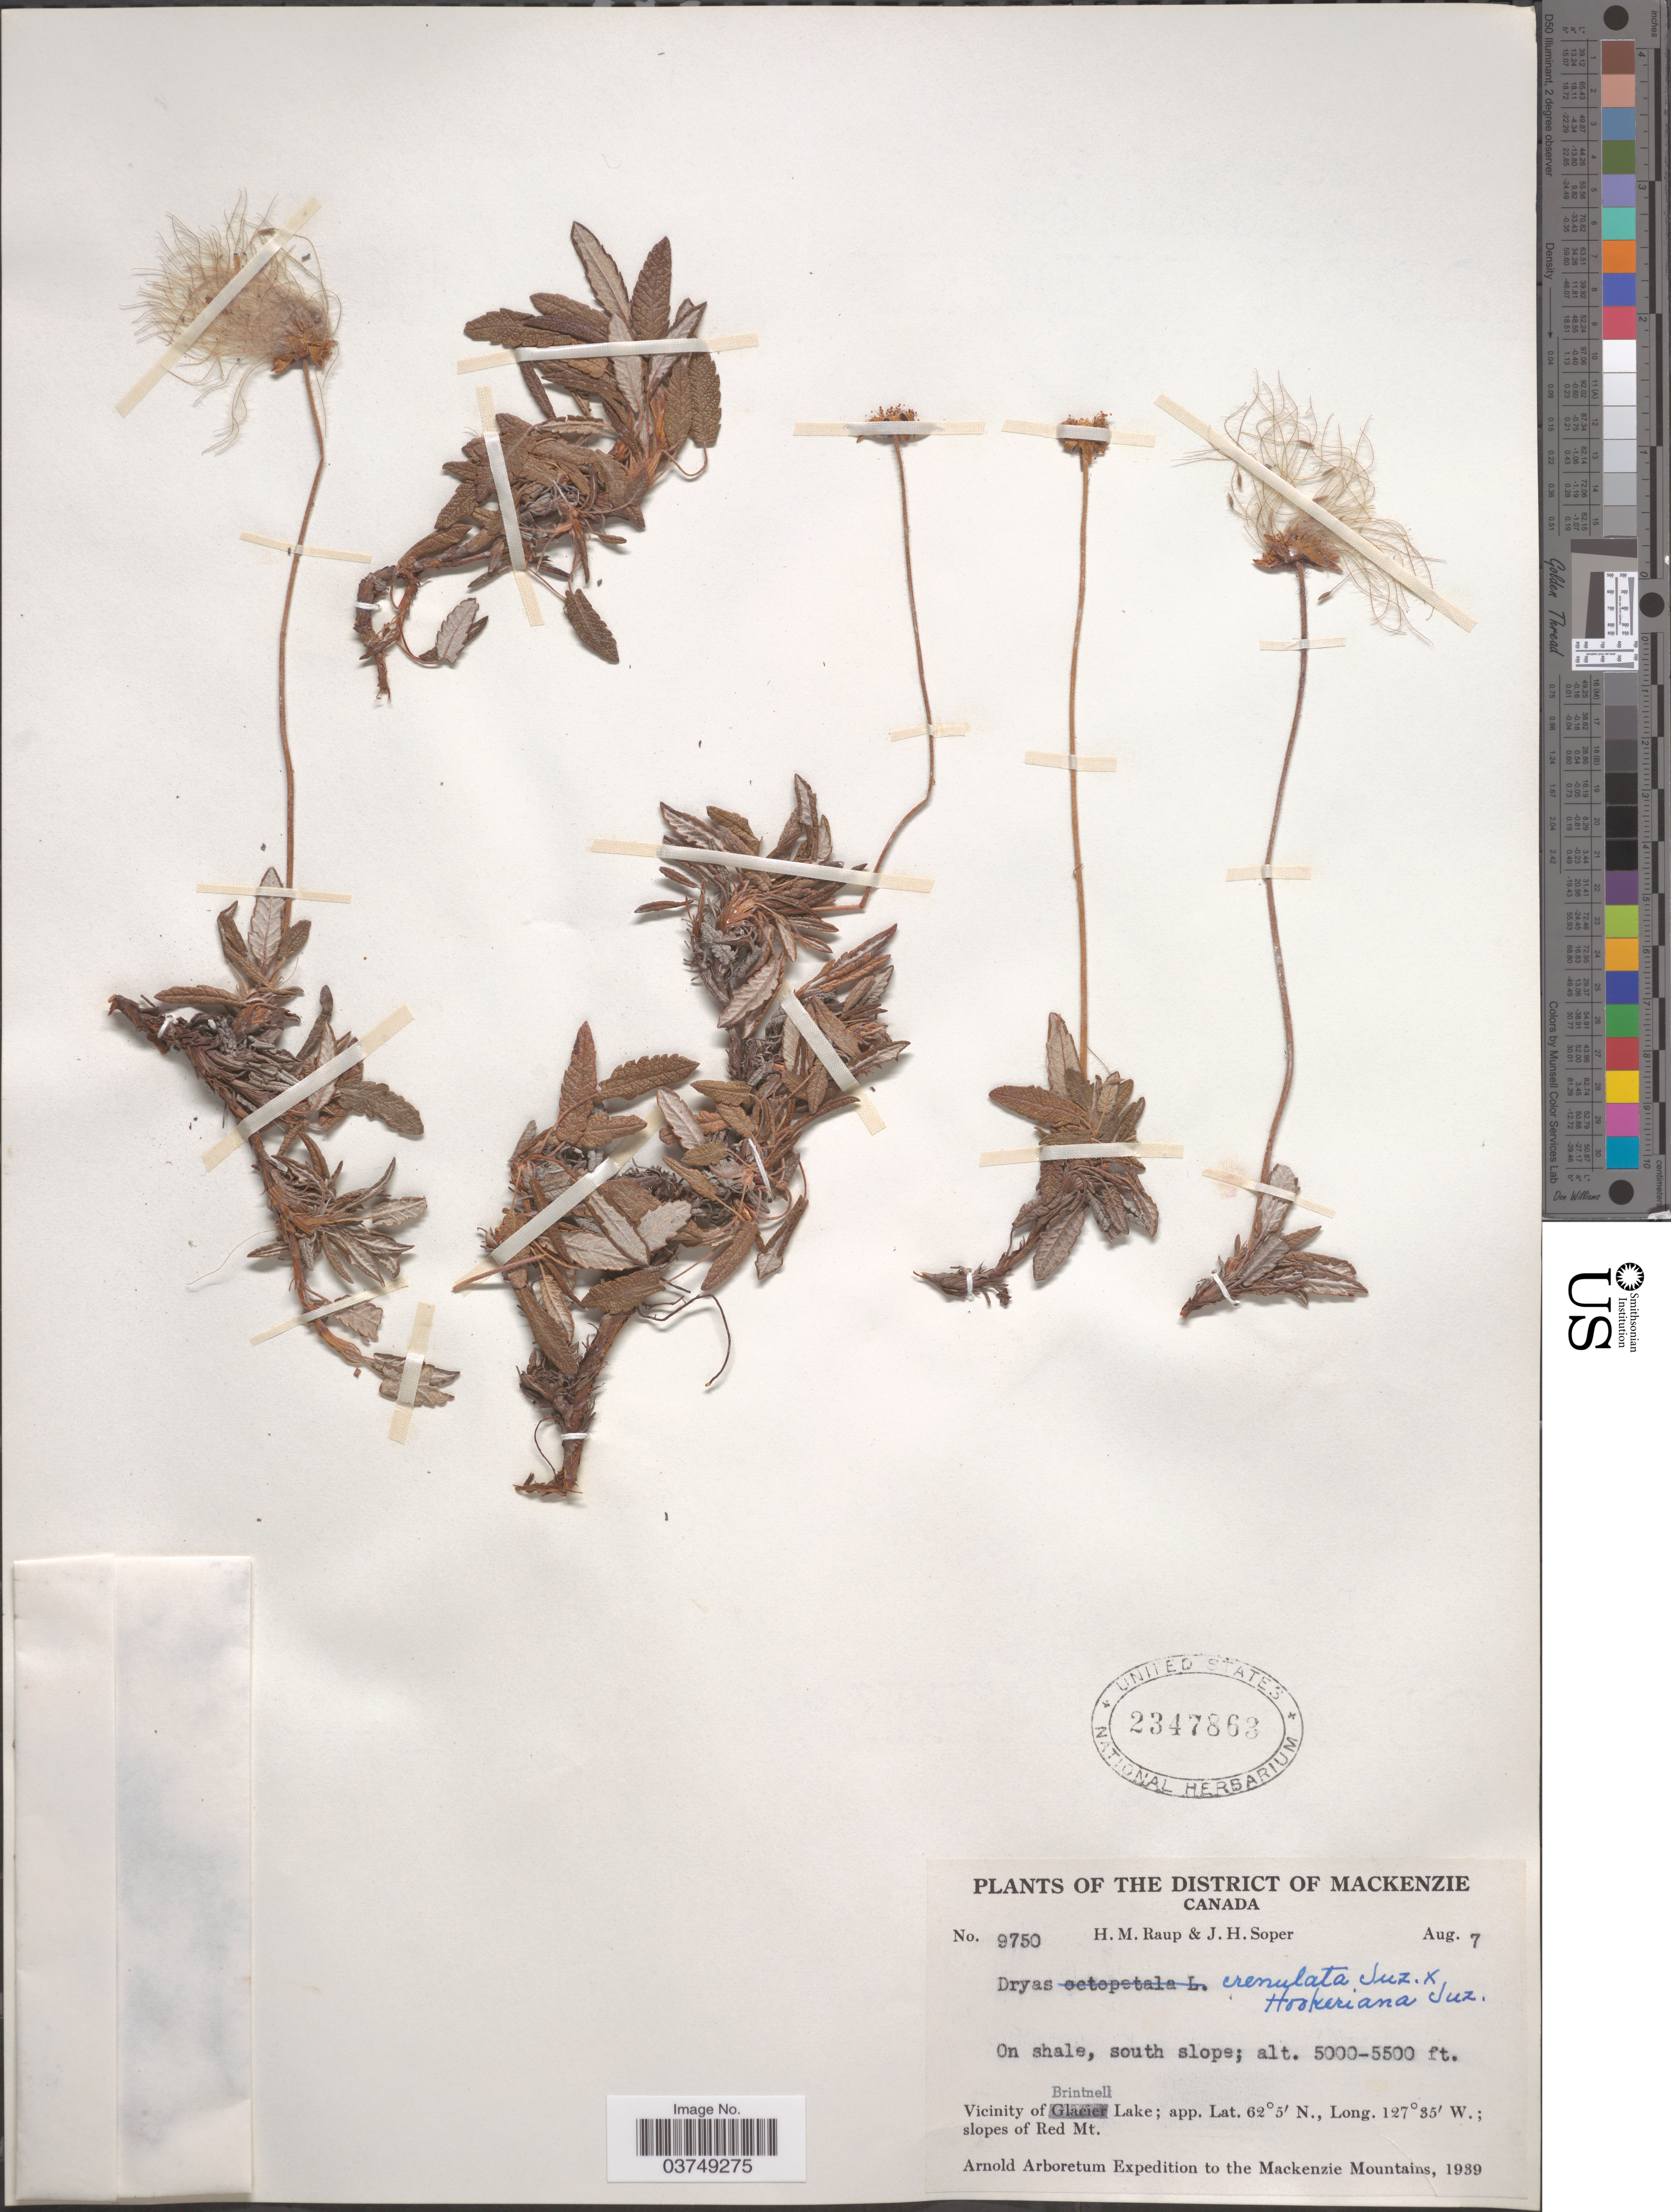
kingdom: Plantae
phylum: Tracheophyta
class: Magnoliopsida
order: Rosales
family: Rosaceae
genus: Dryas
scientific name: Dryas crenulata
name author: Juz.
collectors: H. Raup & J. H. Soper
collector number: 9750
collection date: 1939-08-07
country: Canada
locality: The District of Mackenzie. South slope. Vicinity of Brintnell Lake; slopes of Red Mt. The Mackenzie Mountains.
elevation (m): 1524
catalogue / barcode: US 2347863